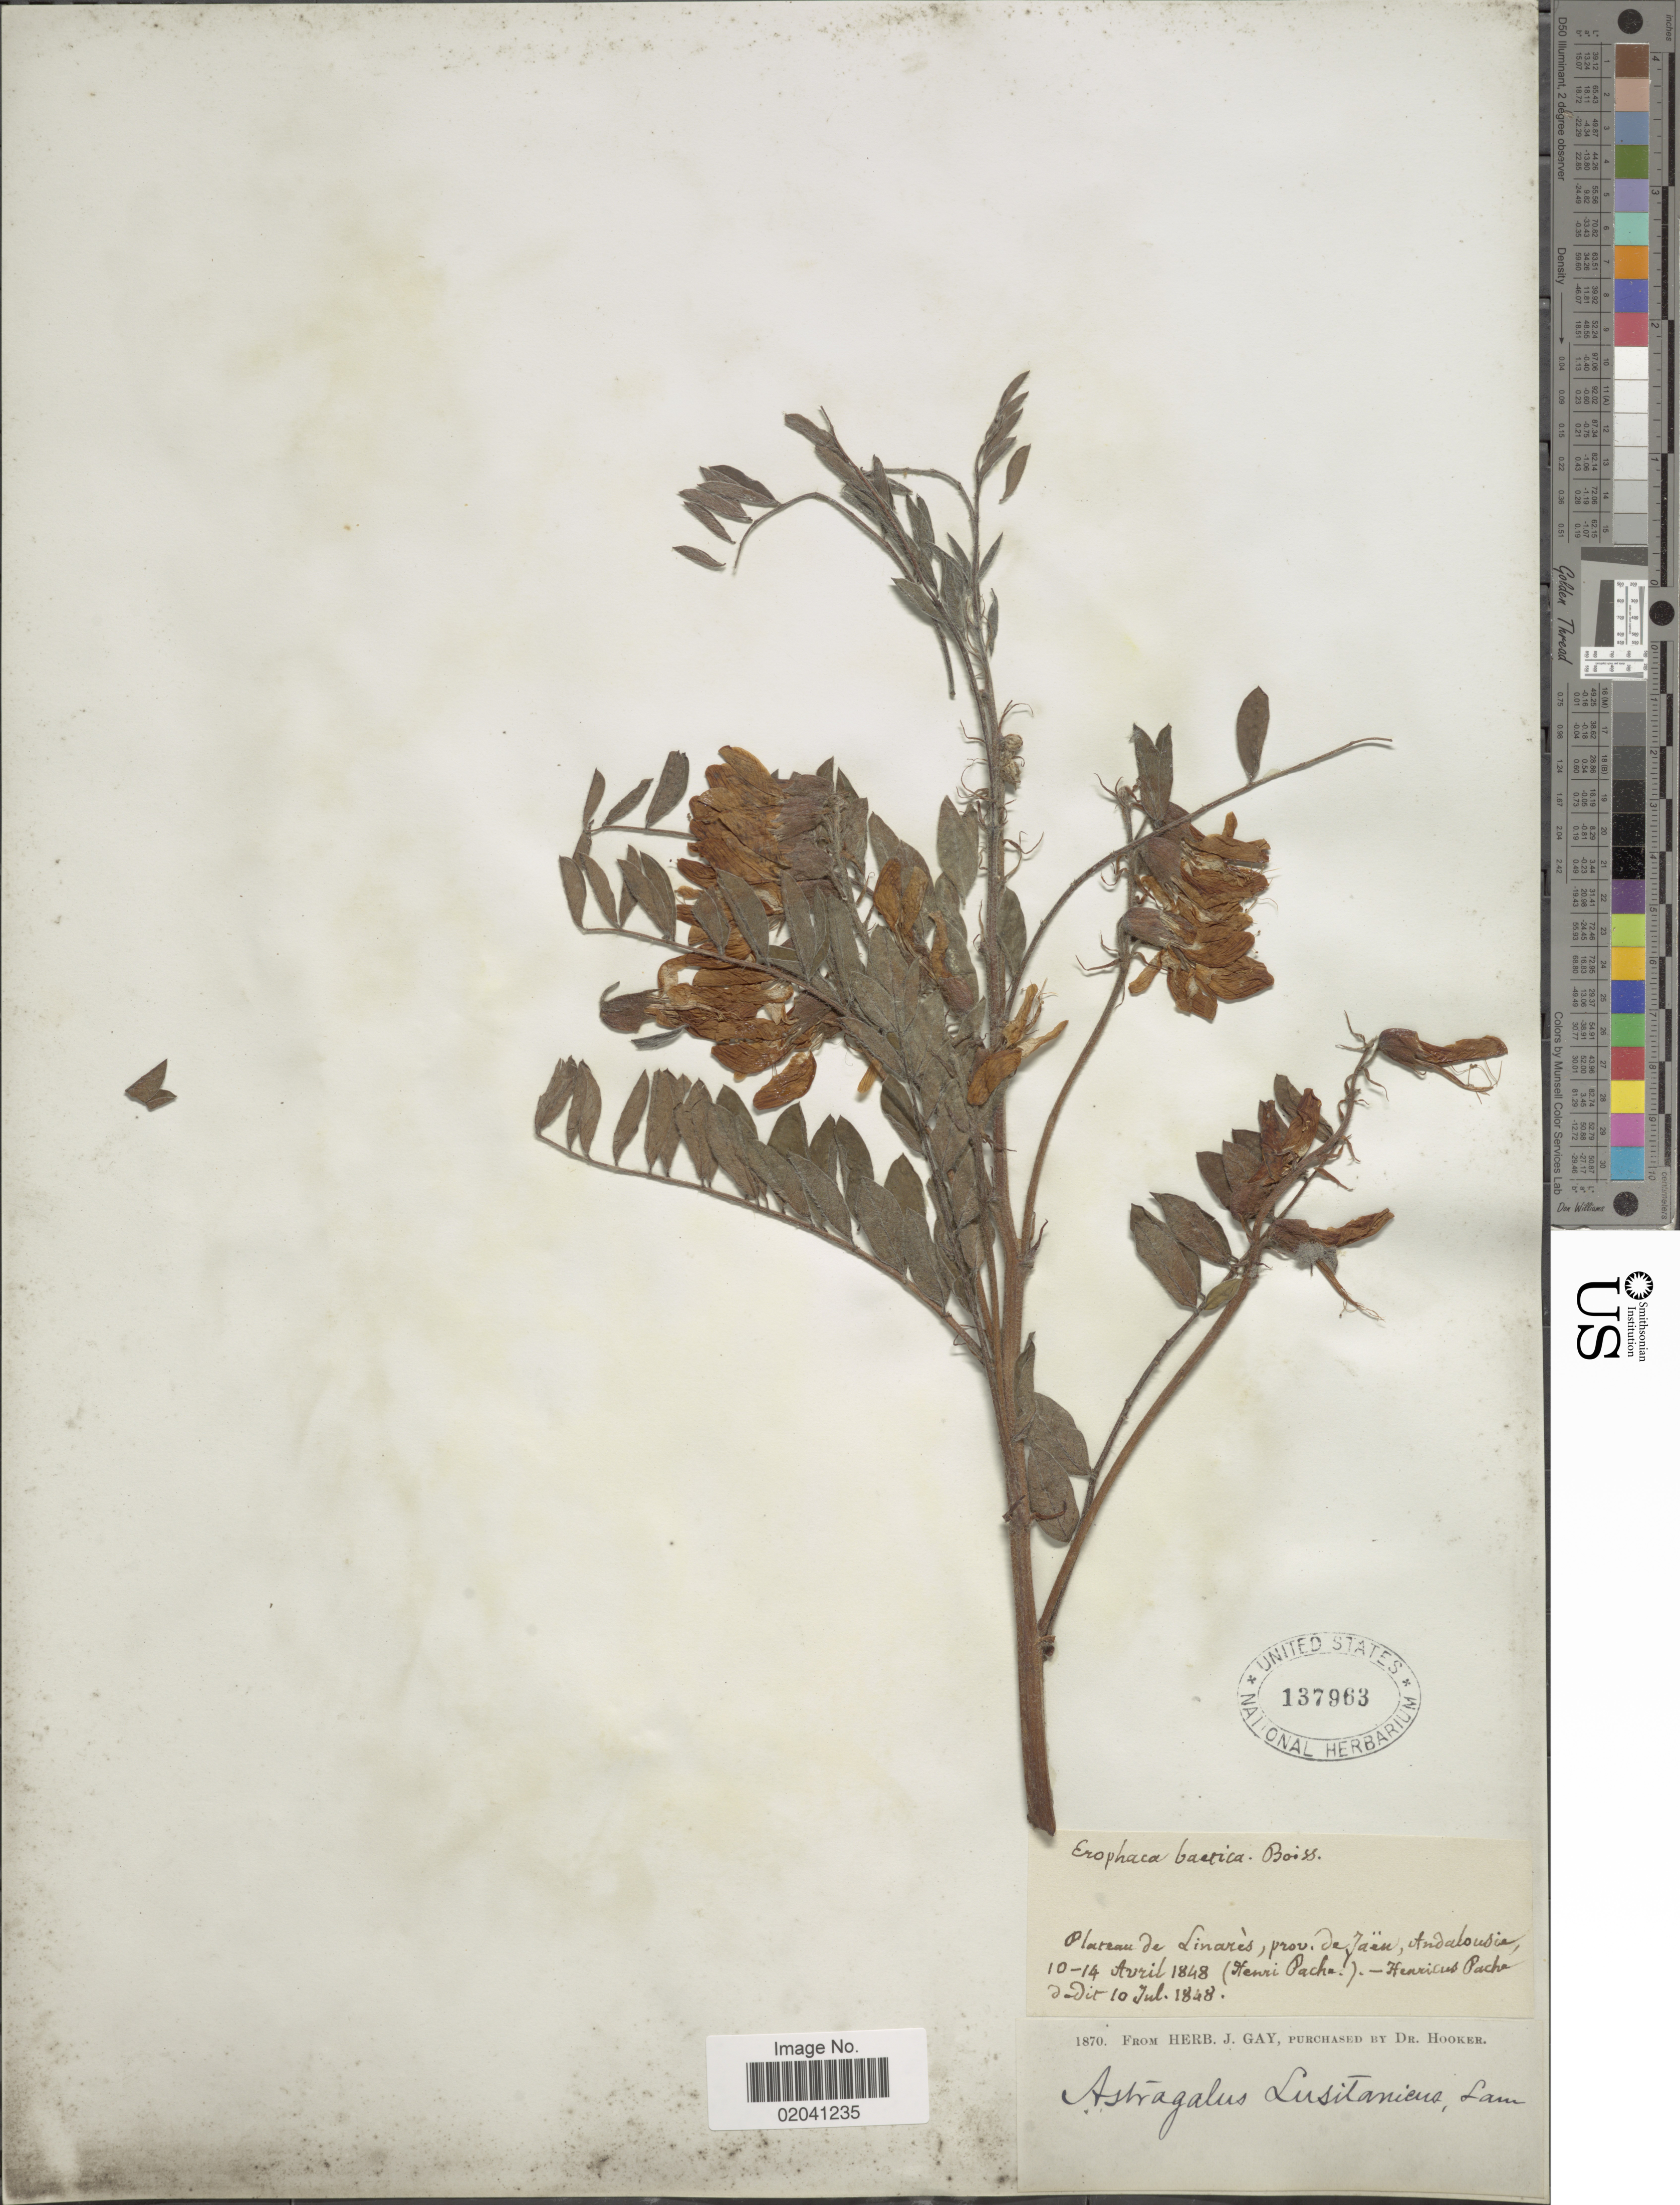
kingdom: Plantae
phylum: Tracheophyta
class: Magnoliopsida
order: Fabales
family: Fabaceae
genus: Erophaca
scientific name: Erophaca baetica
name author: (L.) Boiss.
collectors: ex herb. J. Gay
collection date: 1848-04-10/1848-04-14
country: Spain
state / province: Andalucia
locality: Plateau de Linarès, prov. de Jaén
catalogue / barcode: US 137963